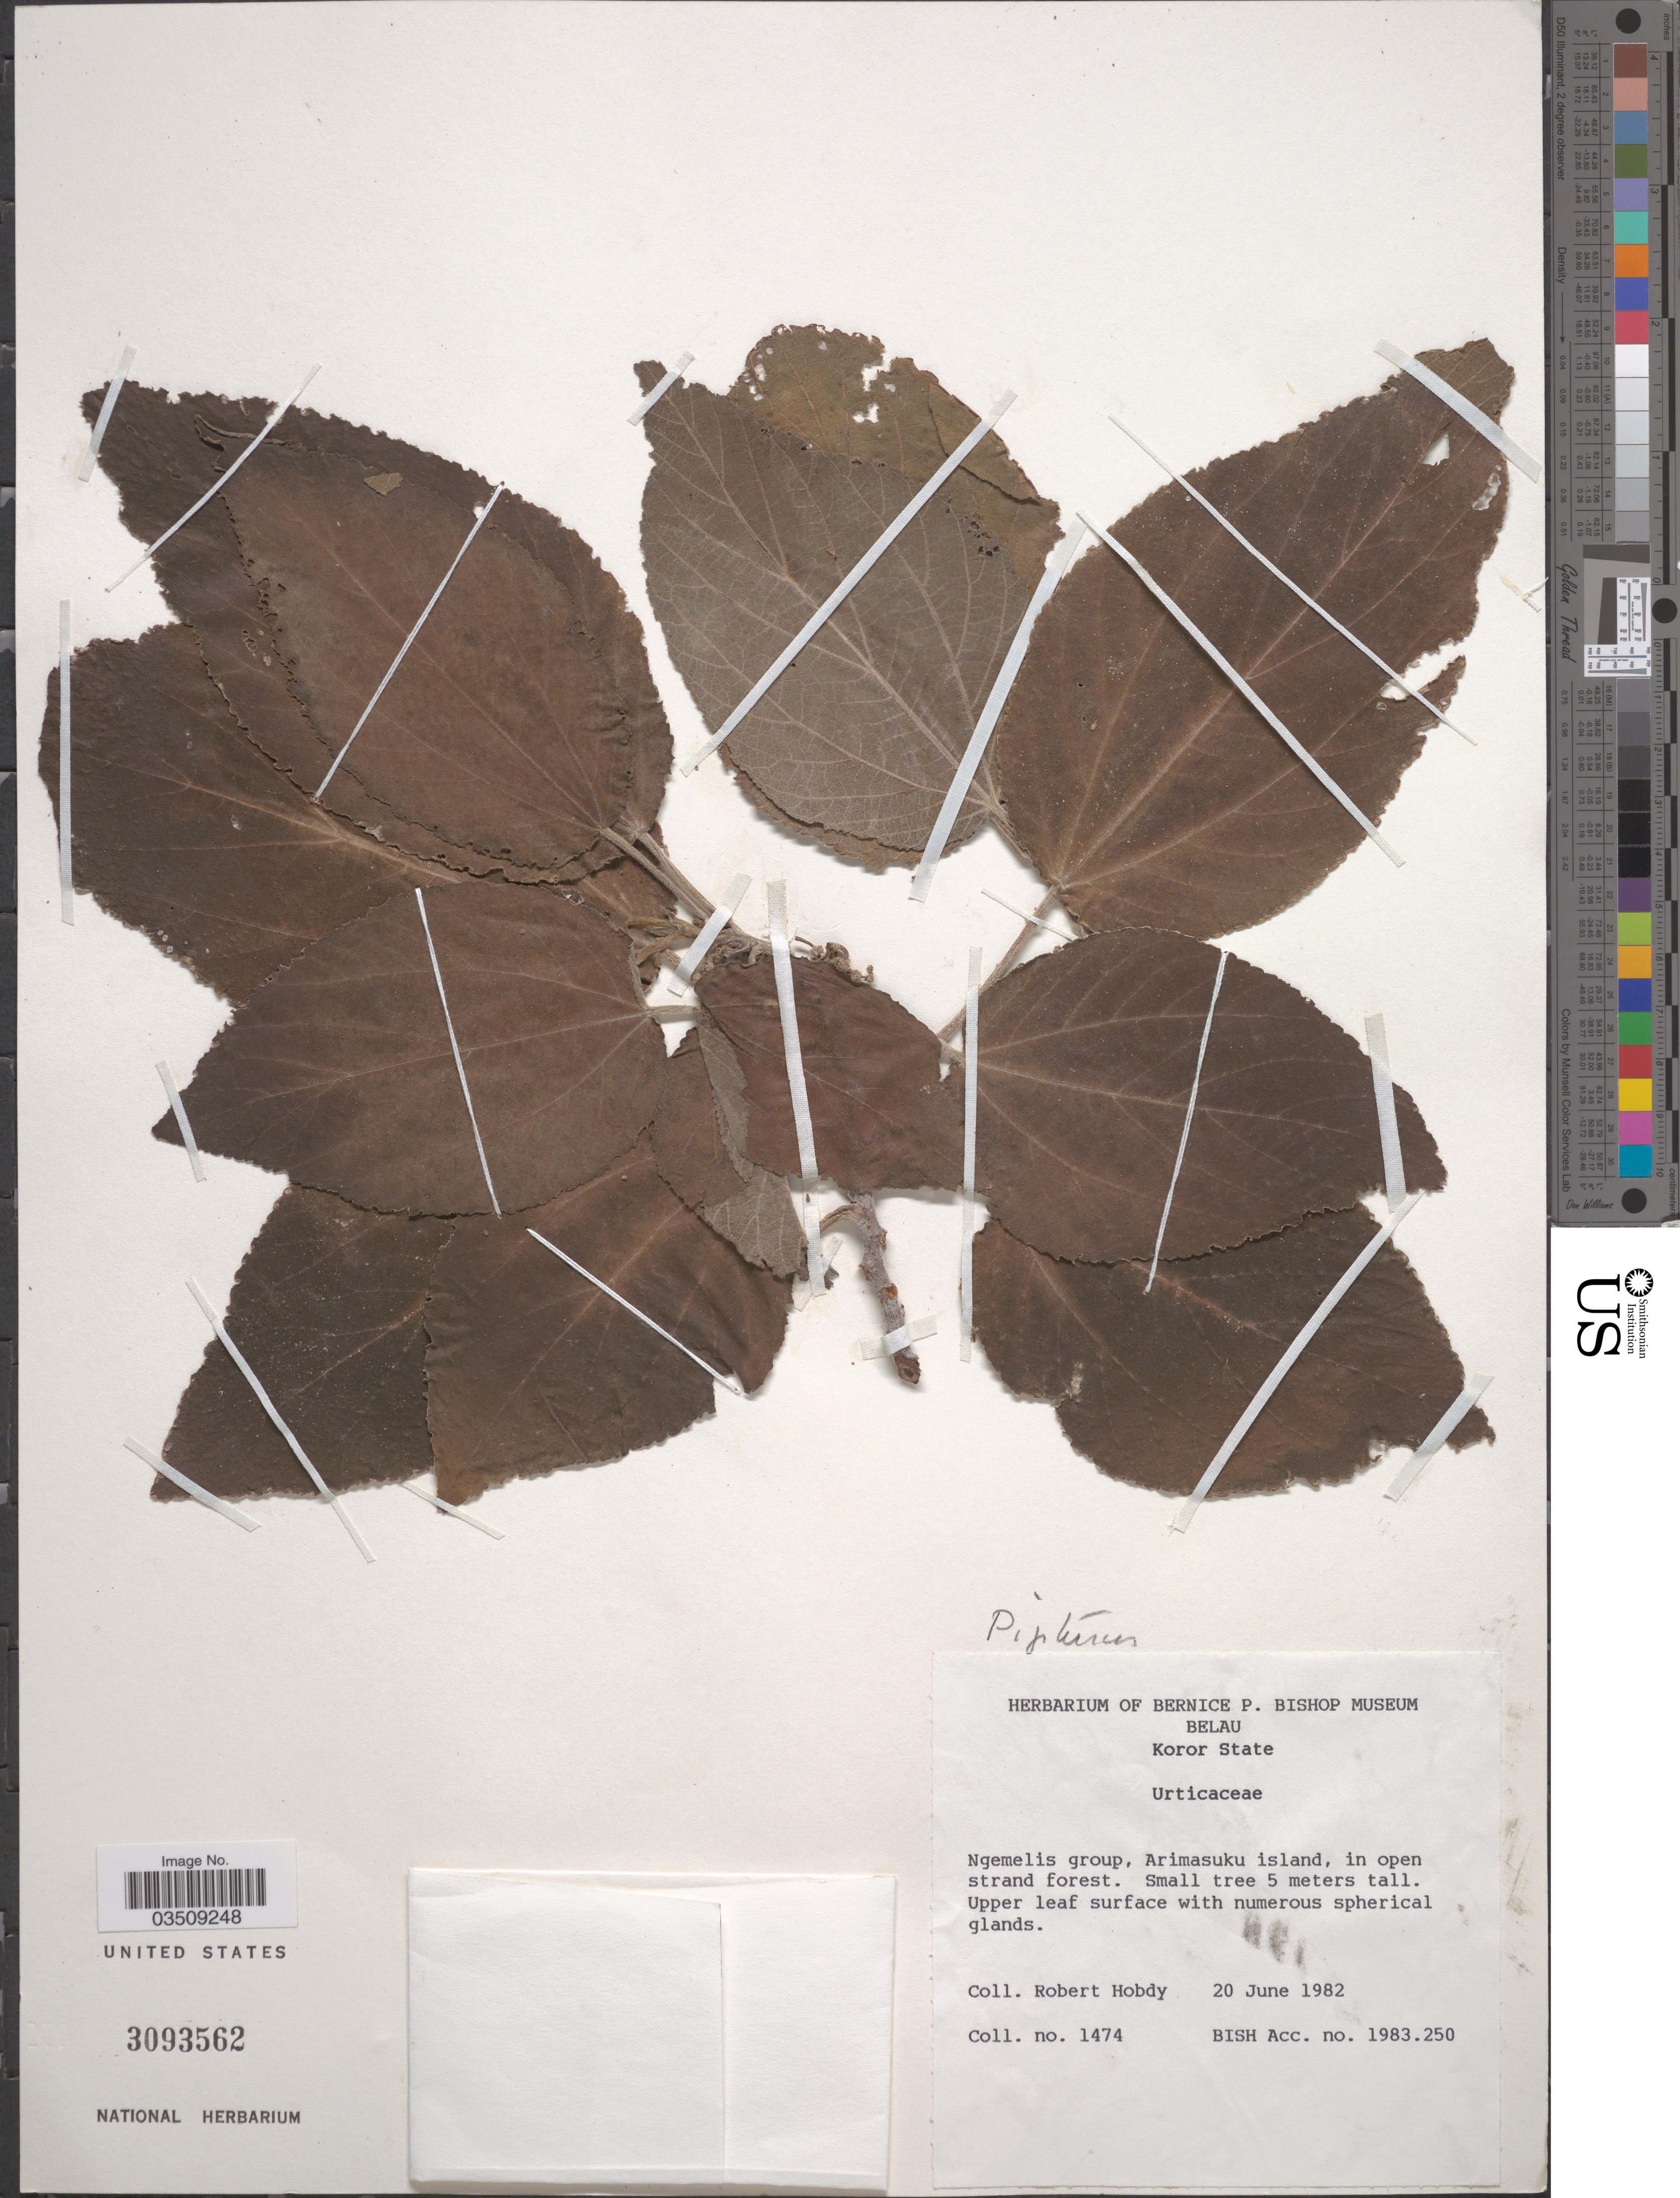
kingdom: Plantae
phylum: Tracheophyta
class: Magnoliopsida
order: Rosales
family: Urticaceae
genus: Pipturus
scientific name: Pipturus sp.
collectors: R. Hobdy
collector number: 1474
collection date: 1982-06-20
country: Palau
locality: Koror State. Ngemelis group, Arimasuku island.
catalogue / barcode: US 3093562